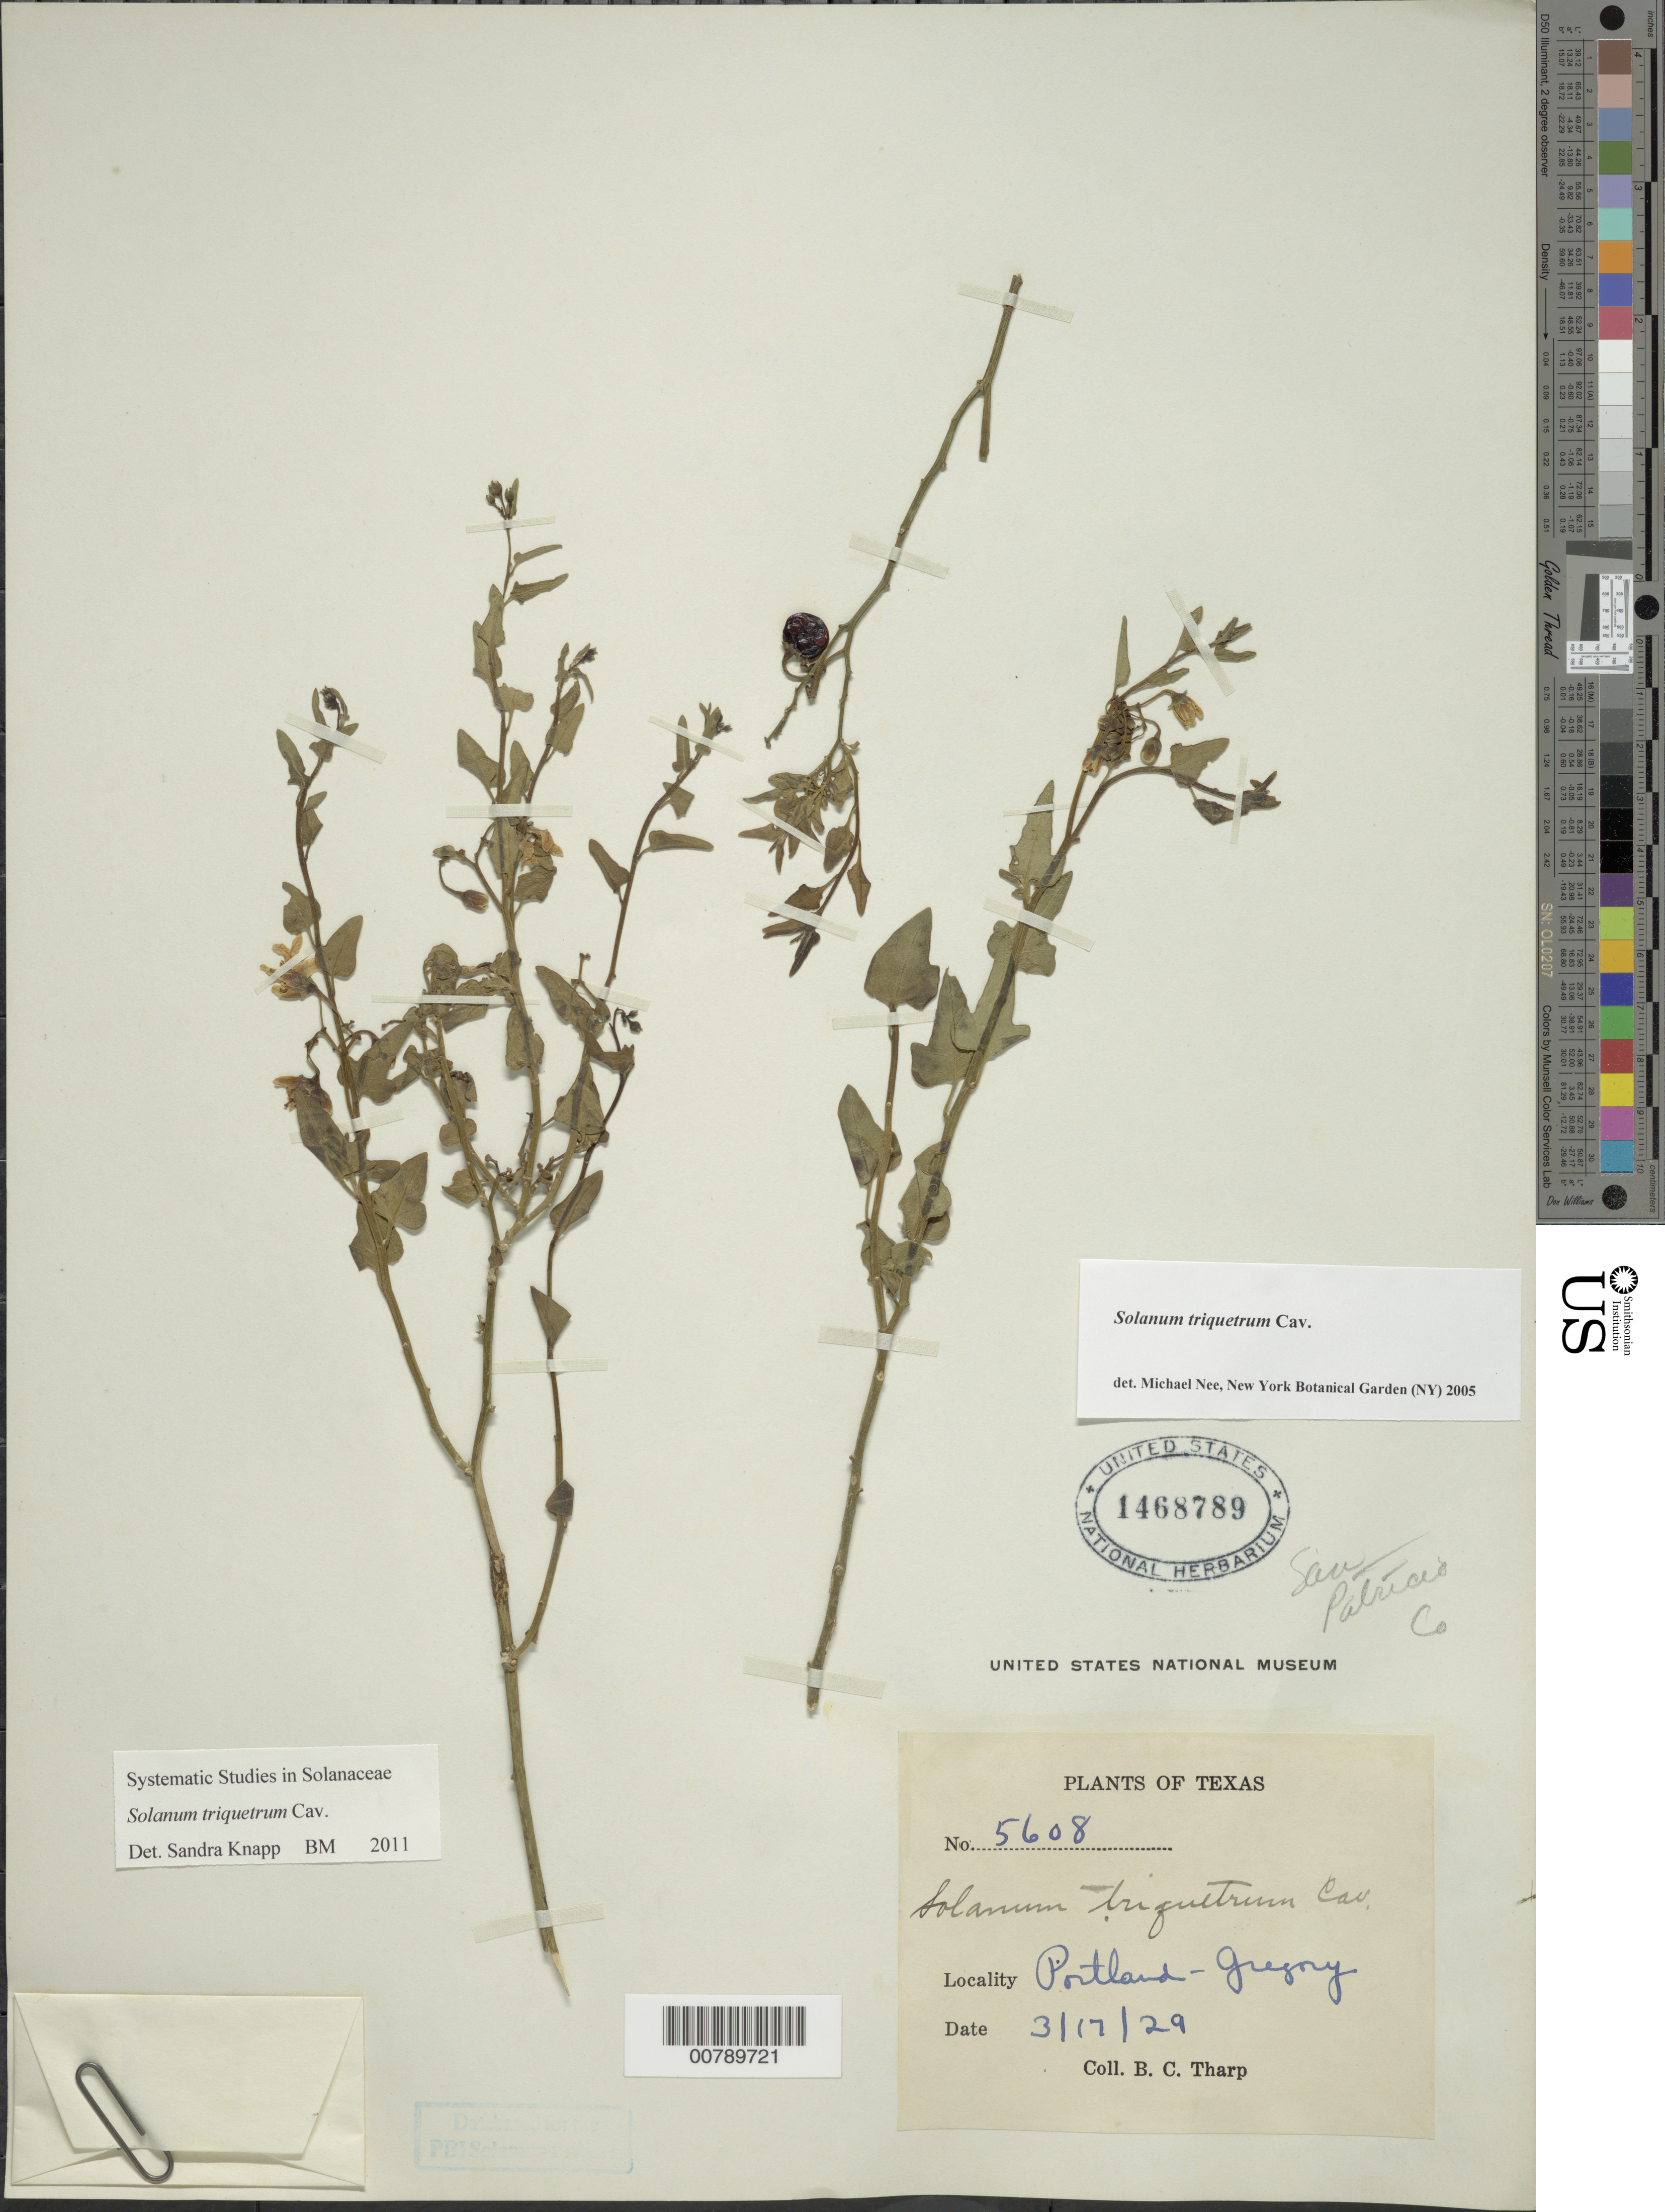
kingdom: Plantae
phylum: Tracheophyta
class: Magnoliopsida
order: Solanales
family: Solanaceae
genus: Solanum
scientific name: Solanum triquetrum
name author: Cav.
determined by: Knapp, S. D.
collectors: B. C. Tharp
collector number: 5608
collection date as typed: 17 Mar 1929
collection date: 1929-03-17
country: United States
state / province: Texas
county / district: San Patricio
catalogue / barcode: US 1468789